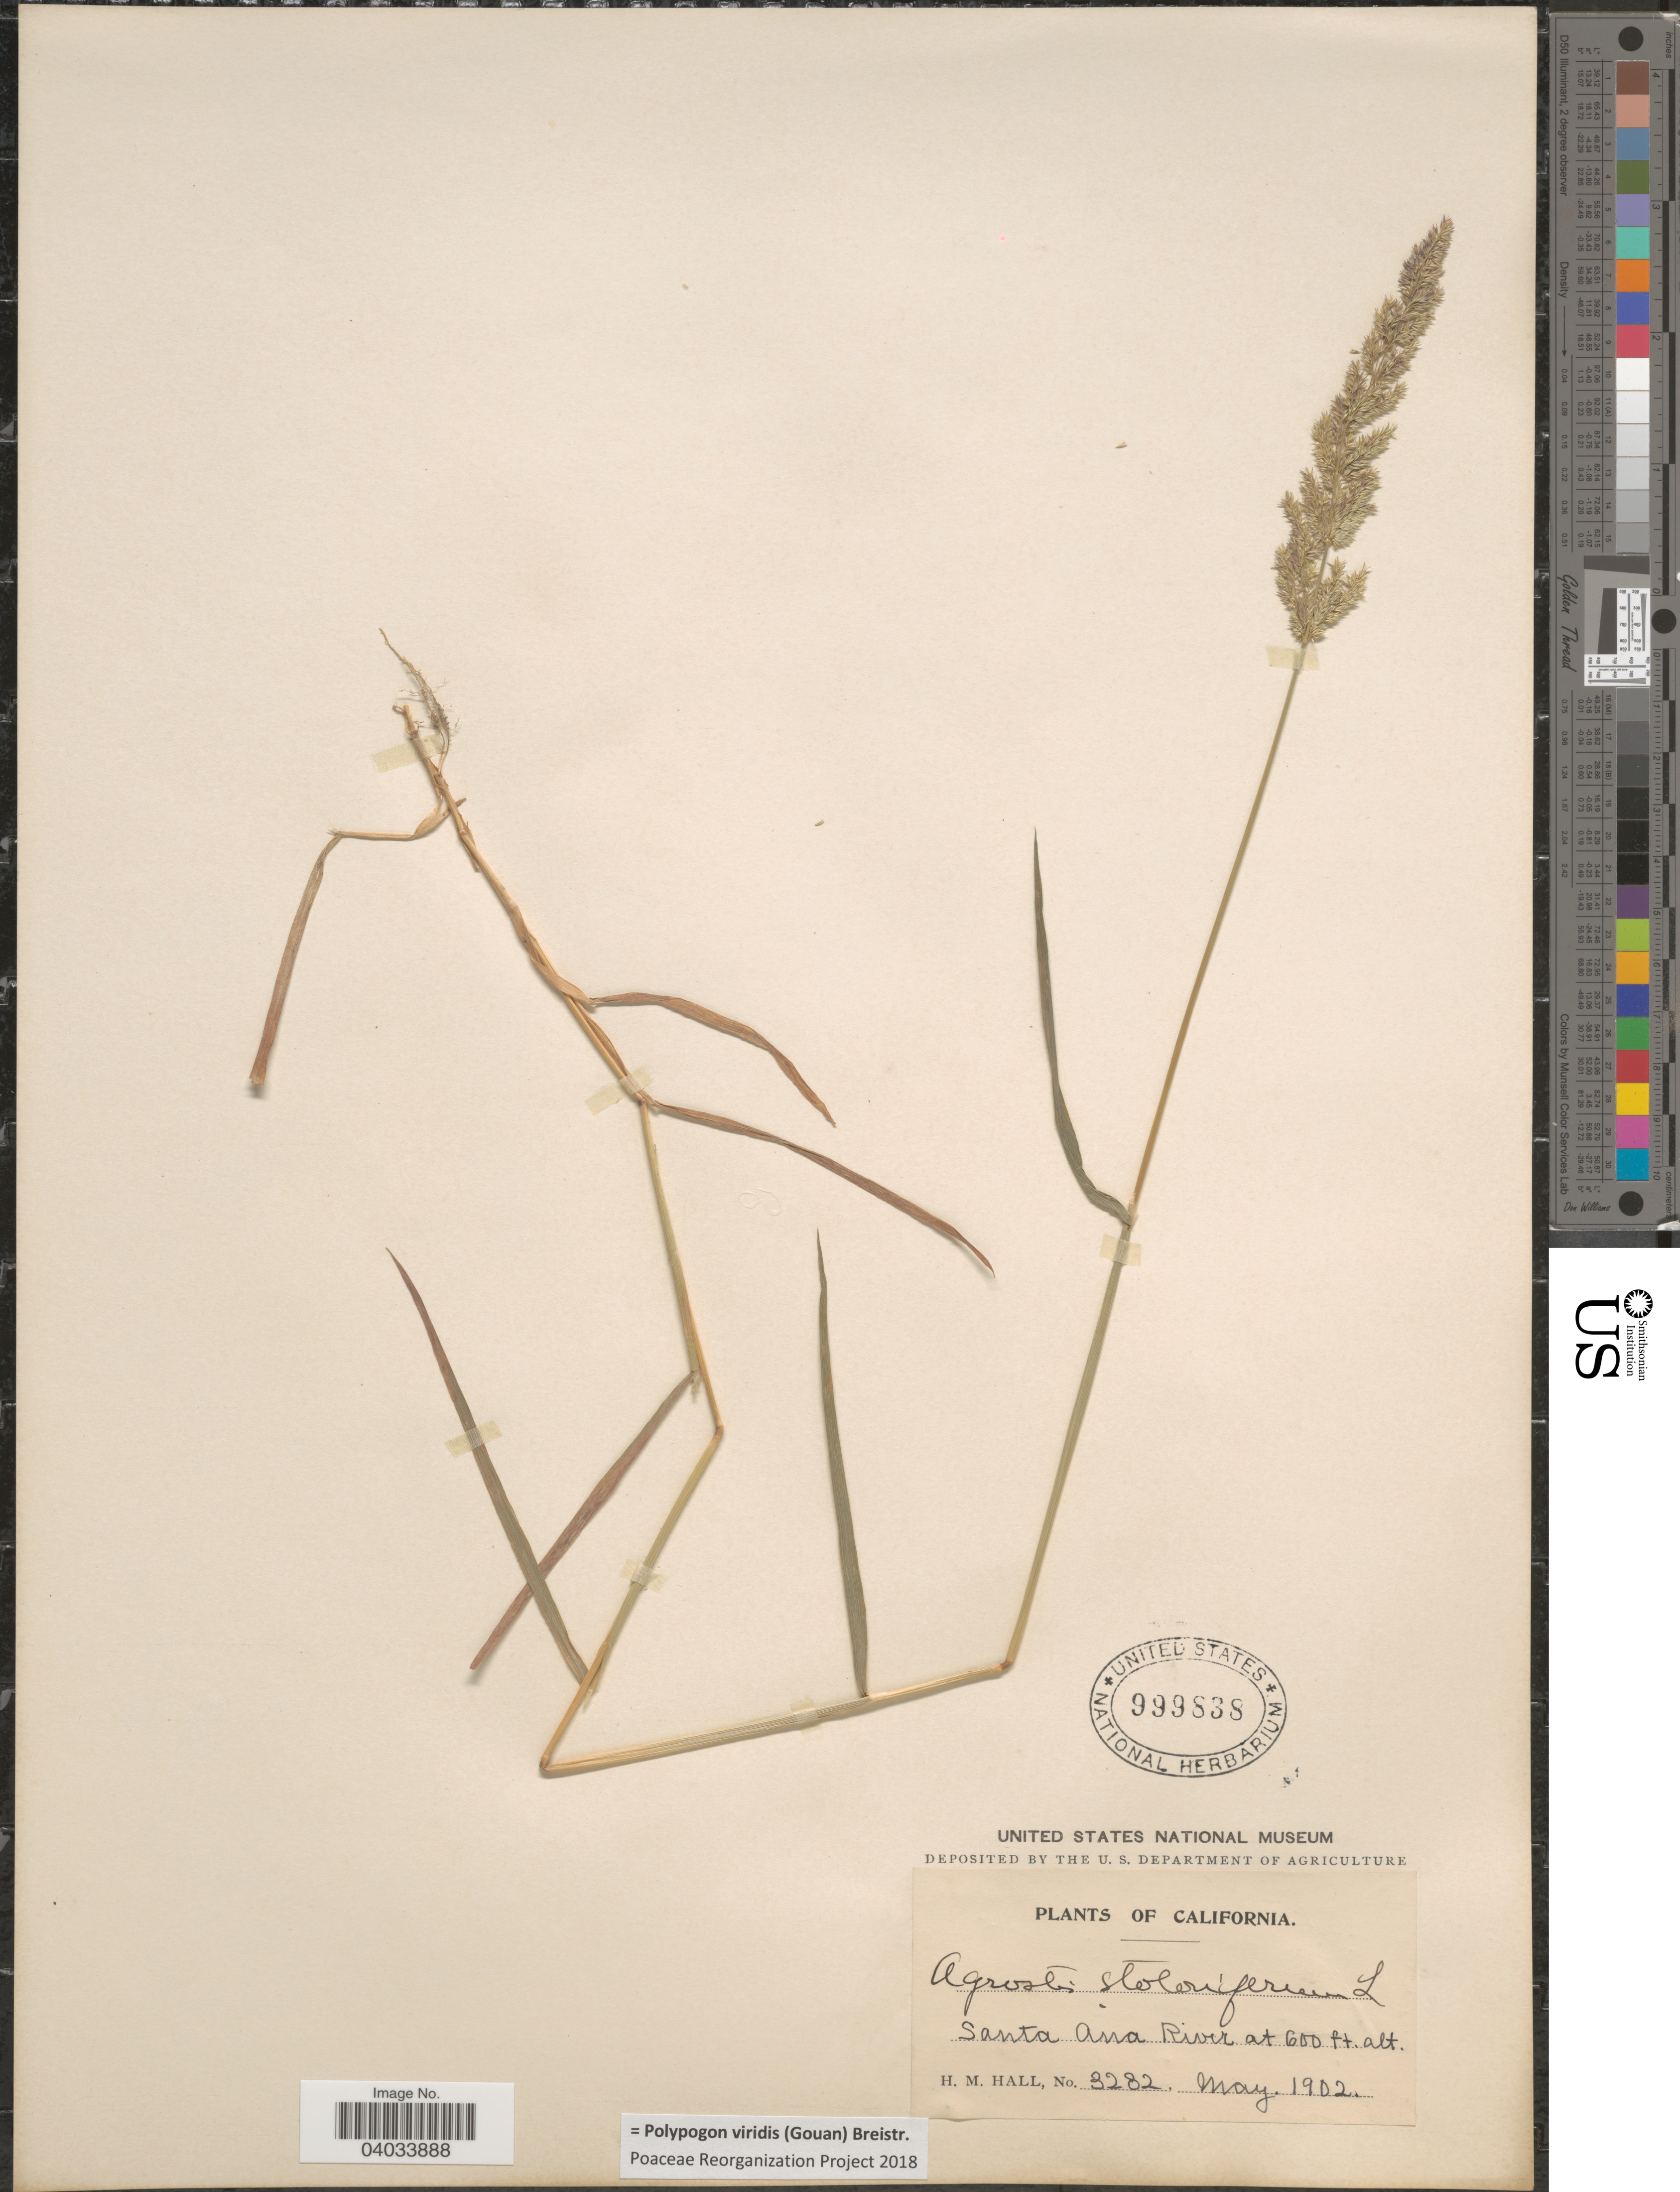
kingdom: Plantae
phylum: Tracheophyta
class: Liliopsida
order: Poales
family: Poaceae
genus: Polypogon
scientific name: Polypogon viridis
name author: (Gouan) Breistroffer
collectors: H. M. Hall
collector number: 3282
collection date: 1902-05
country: United States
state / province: California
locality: Santa Ana River.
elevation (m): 183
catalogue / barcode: US 999838